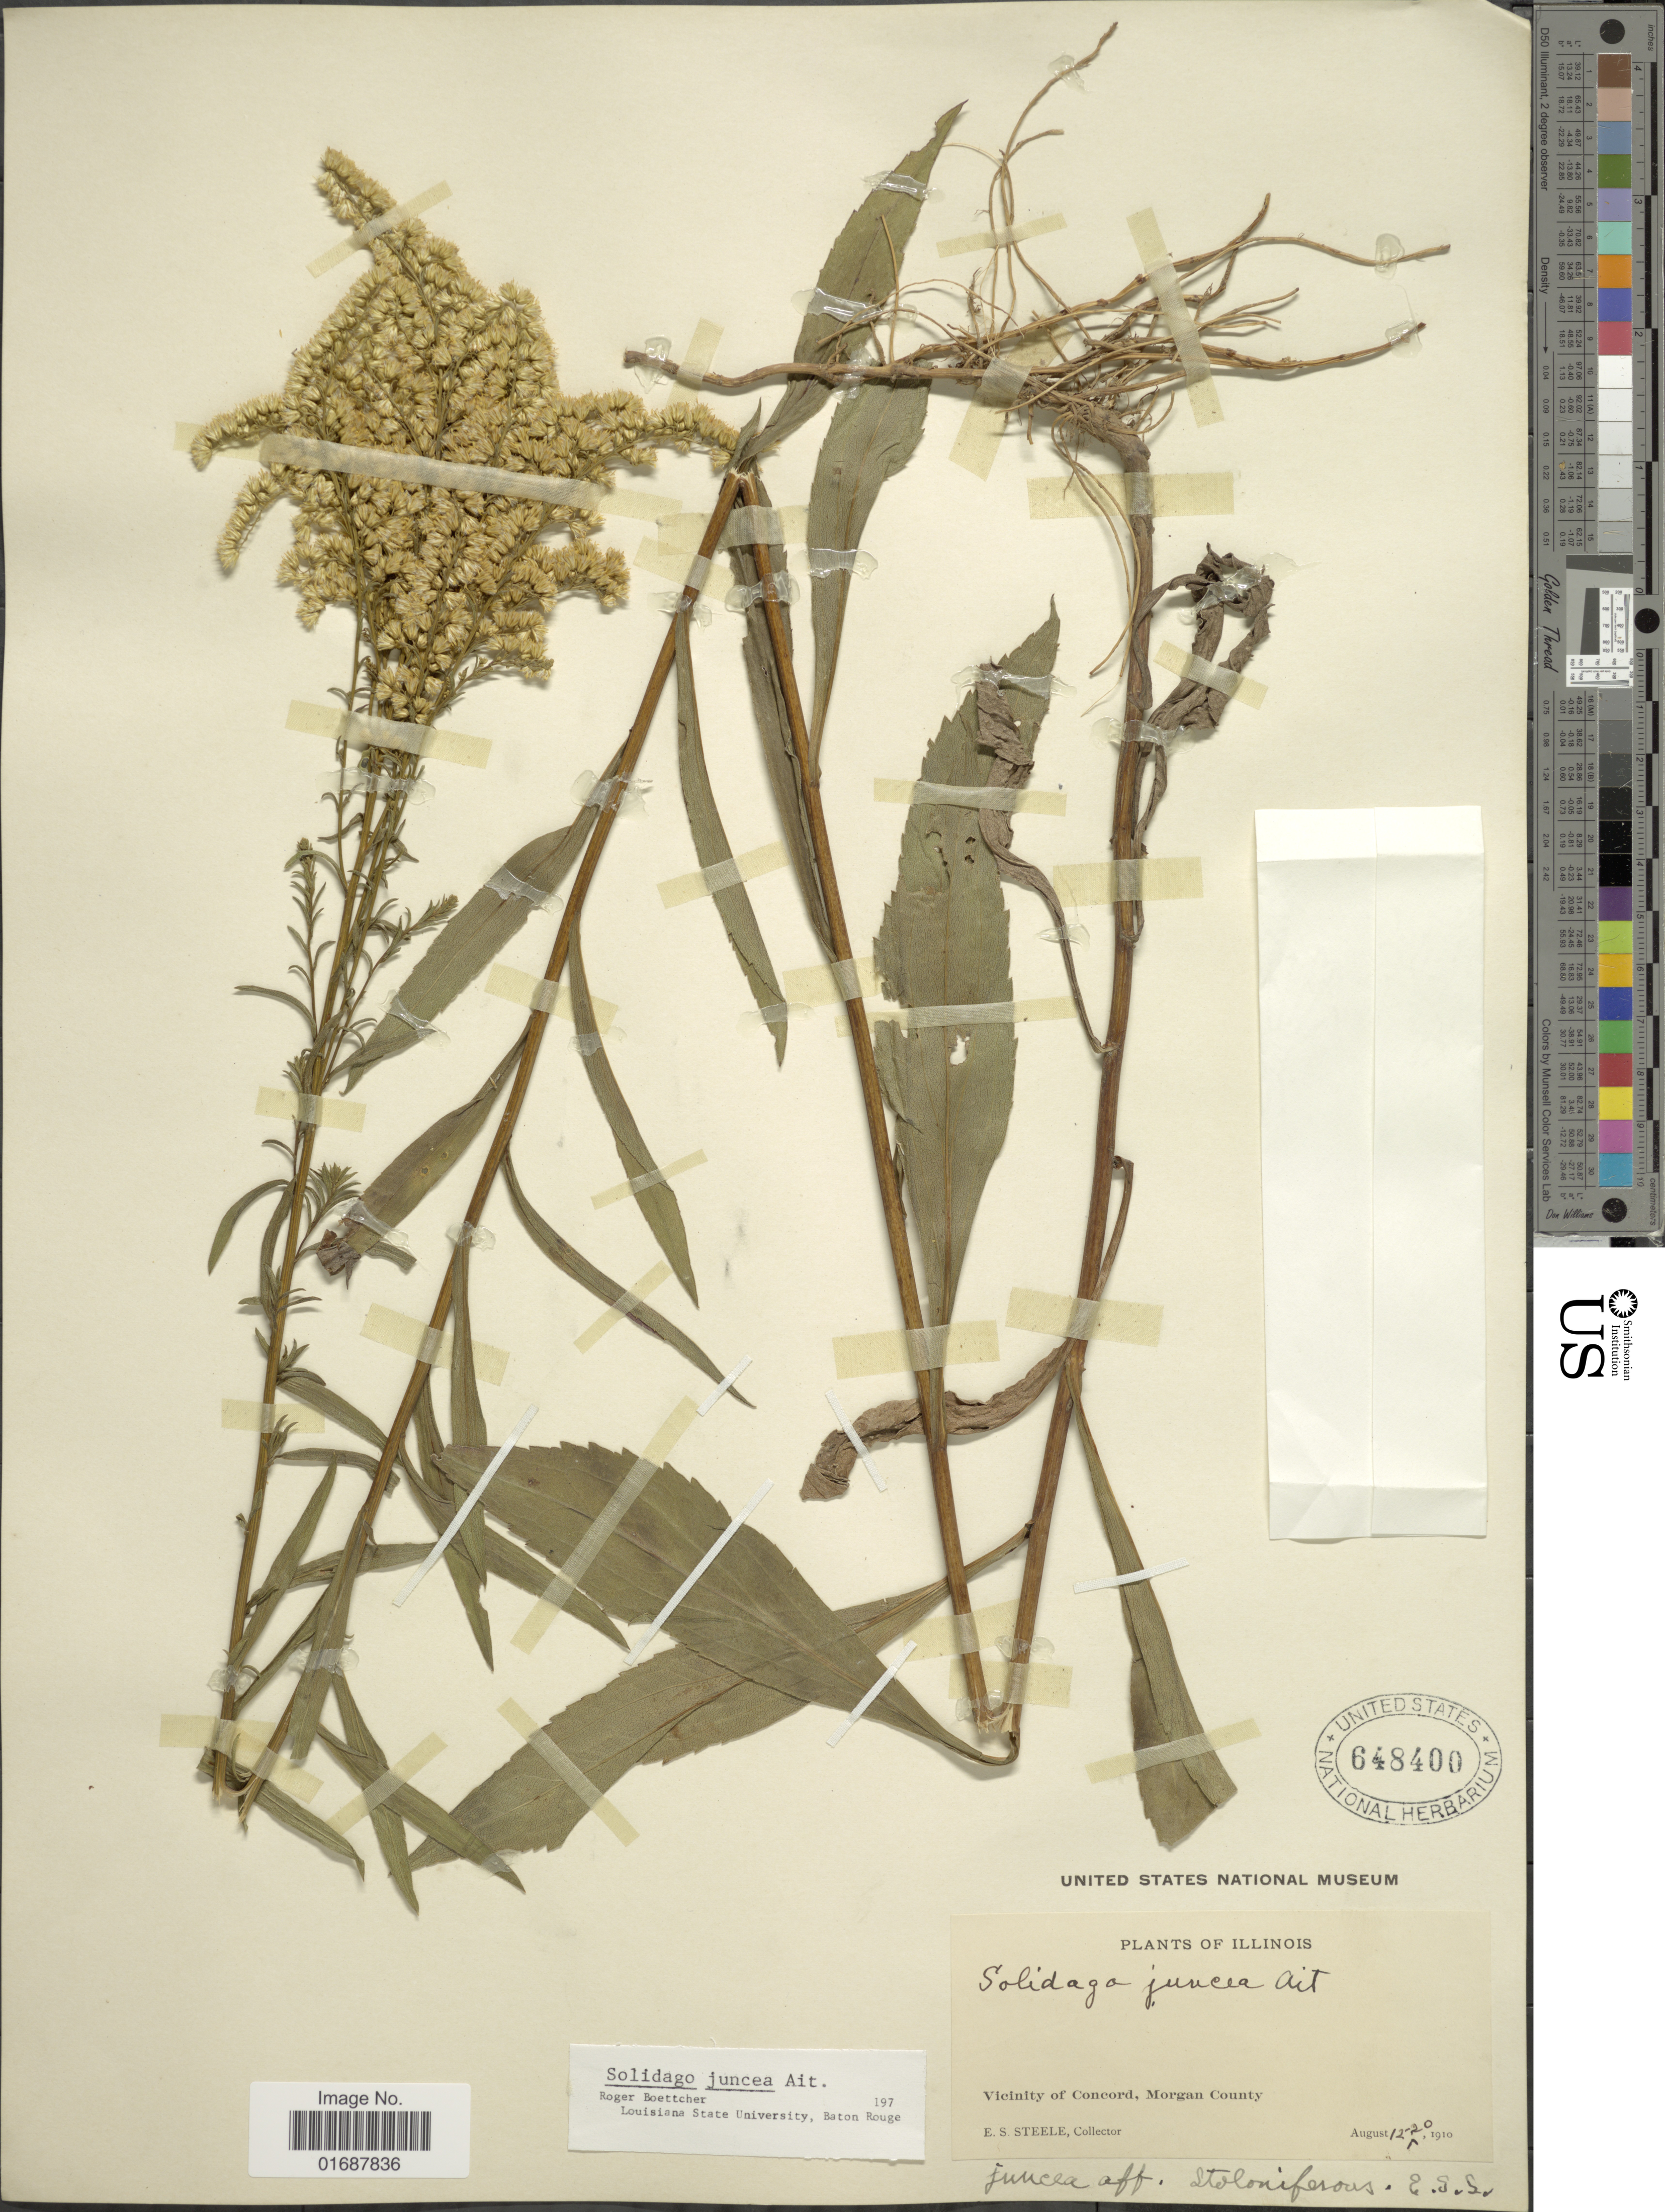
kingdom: Plantae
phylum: Tracheophyta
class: Magnoliopsida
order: Asterales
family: Asteraceae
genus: Solidago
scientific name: Solidago juncea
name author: Aiton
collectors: E. Steele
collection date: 1910-08-12/1910-08-20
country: United States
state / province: Illinois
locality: Vicinity of Concord, Morgan County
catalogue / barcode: US 648400